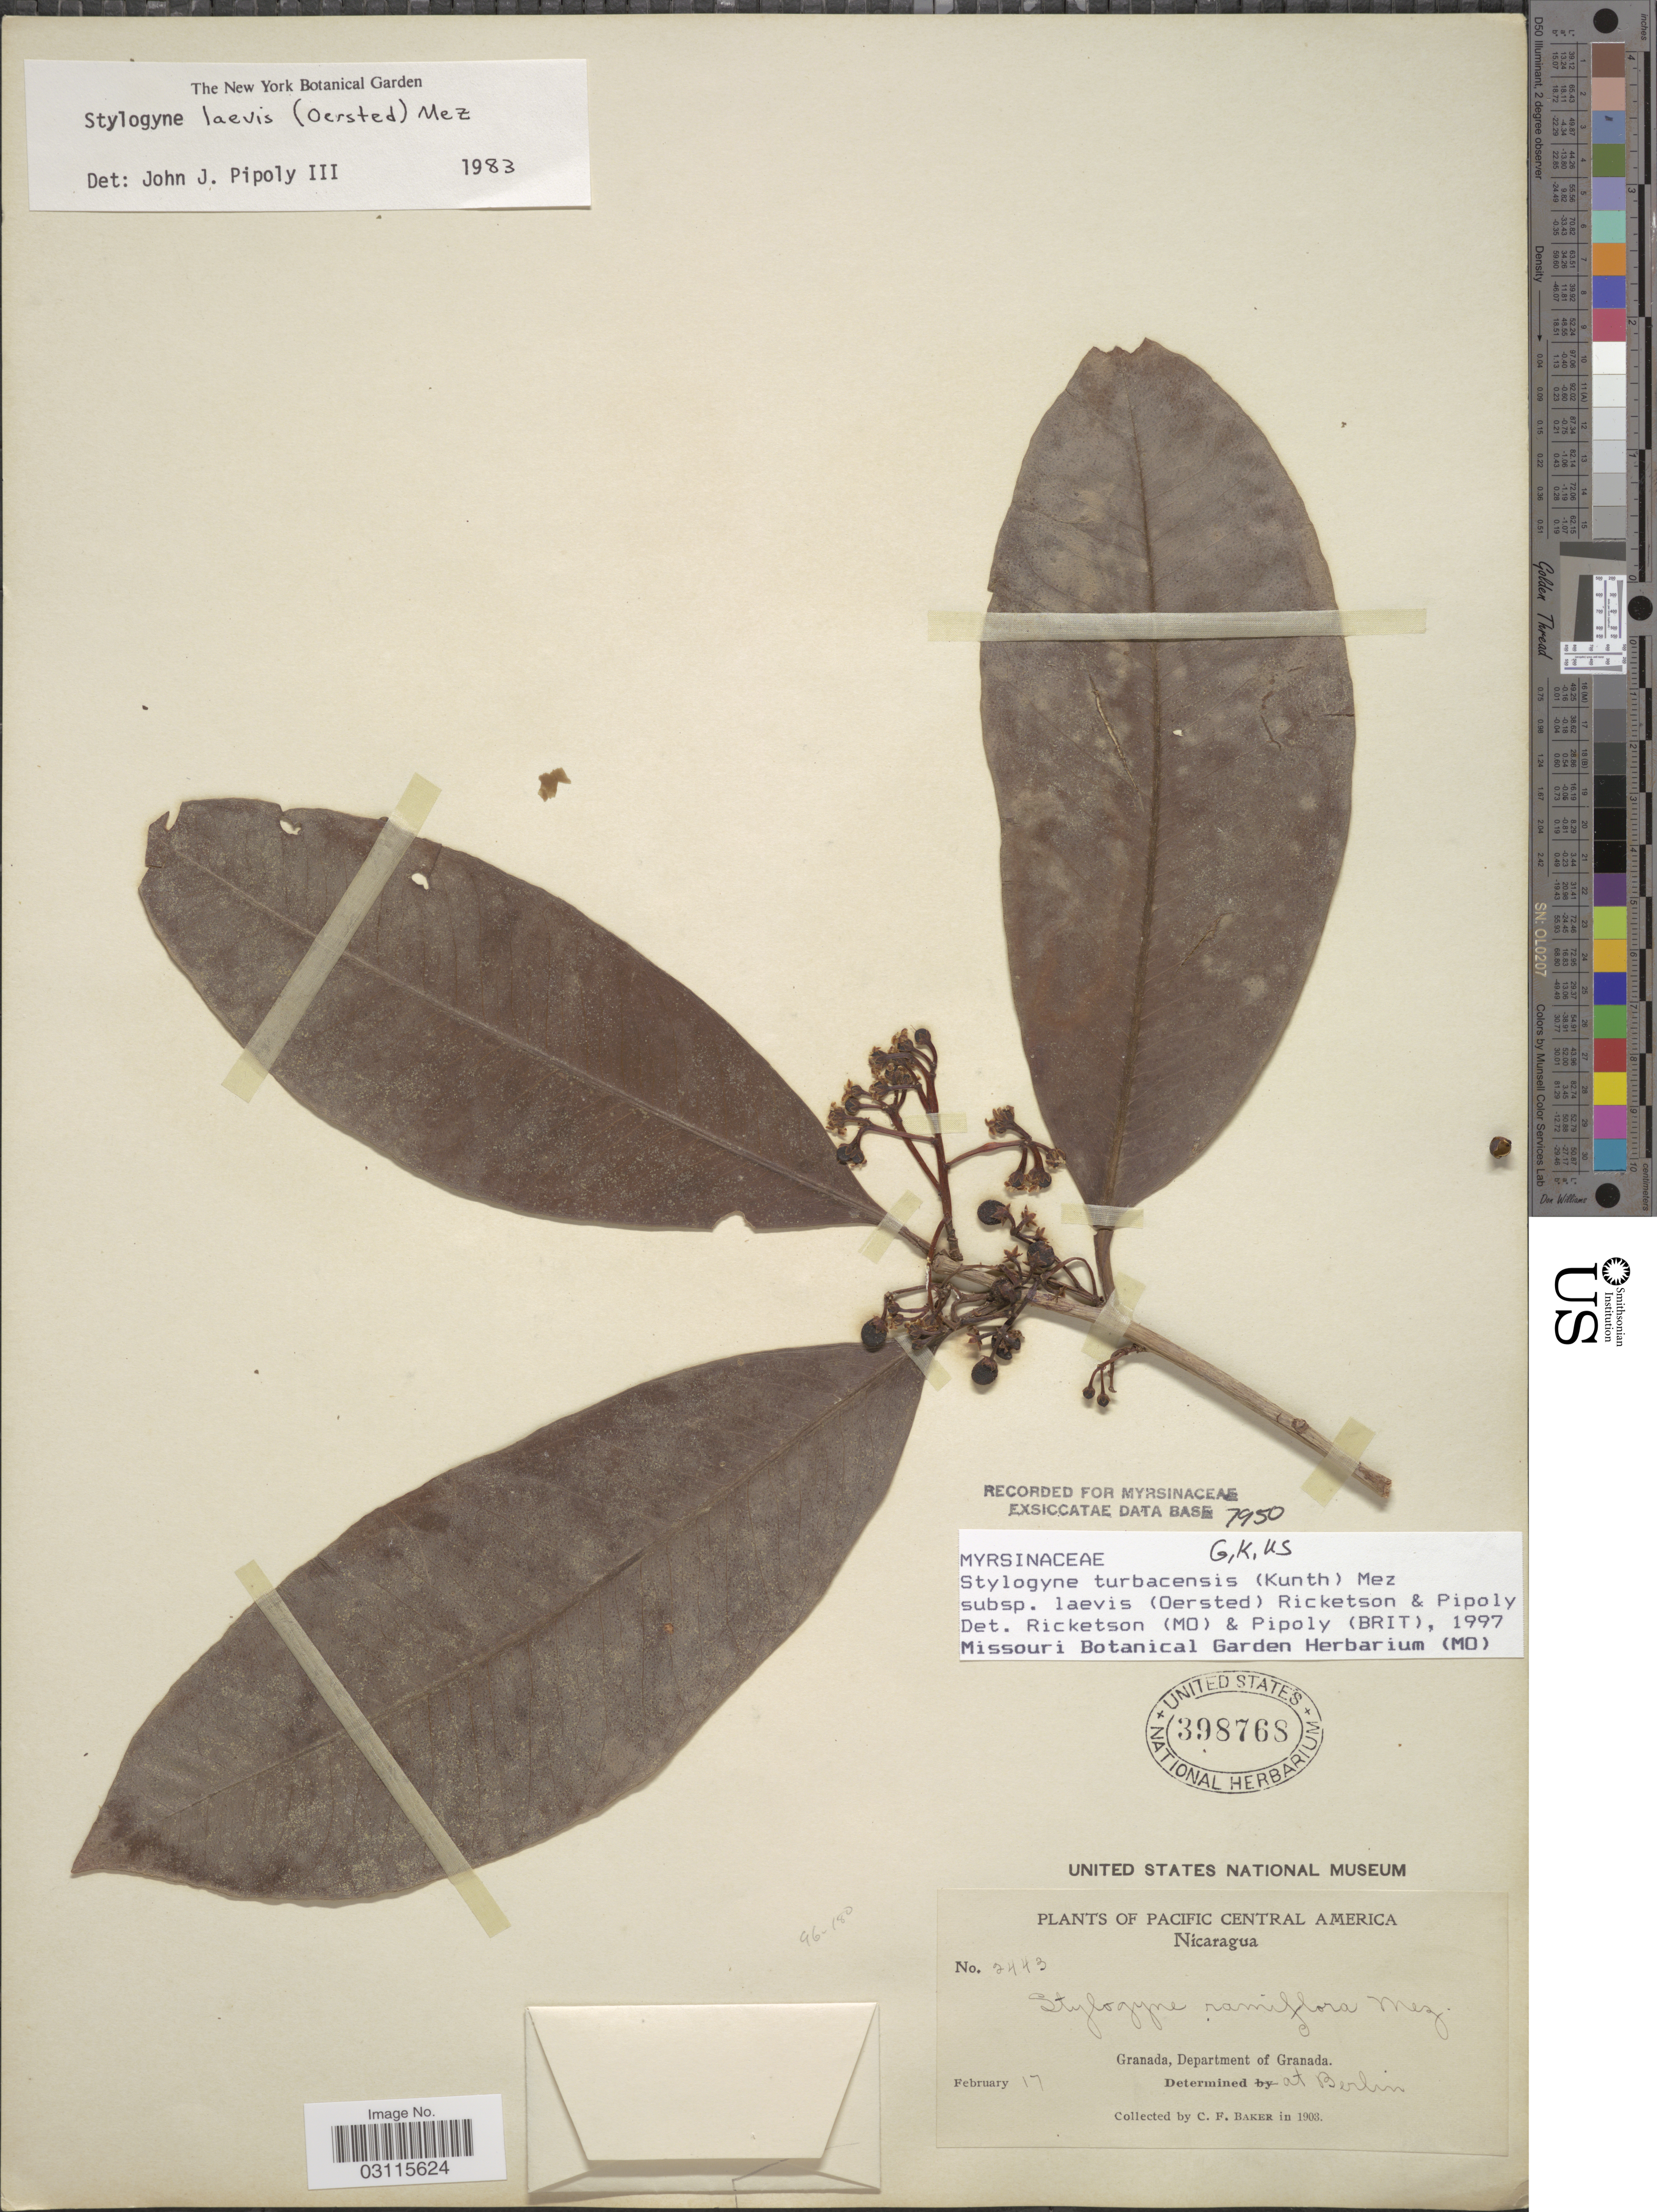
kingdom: Plantae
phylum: Tracheophyta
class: Magnoliopsida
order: Ericales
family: Primulaceae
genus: Stylogyne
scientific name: Stylogyne turbacensis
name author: (Kunth) Mez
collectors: C. F. Baker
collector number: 2443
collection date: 1903-02-17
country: Nicaragua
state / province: Granada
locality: Pacific Central America. Department of Granada.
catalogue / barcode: US 398768